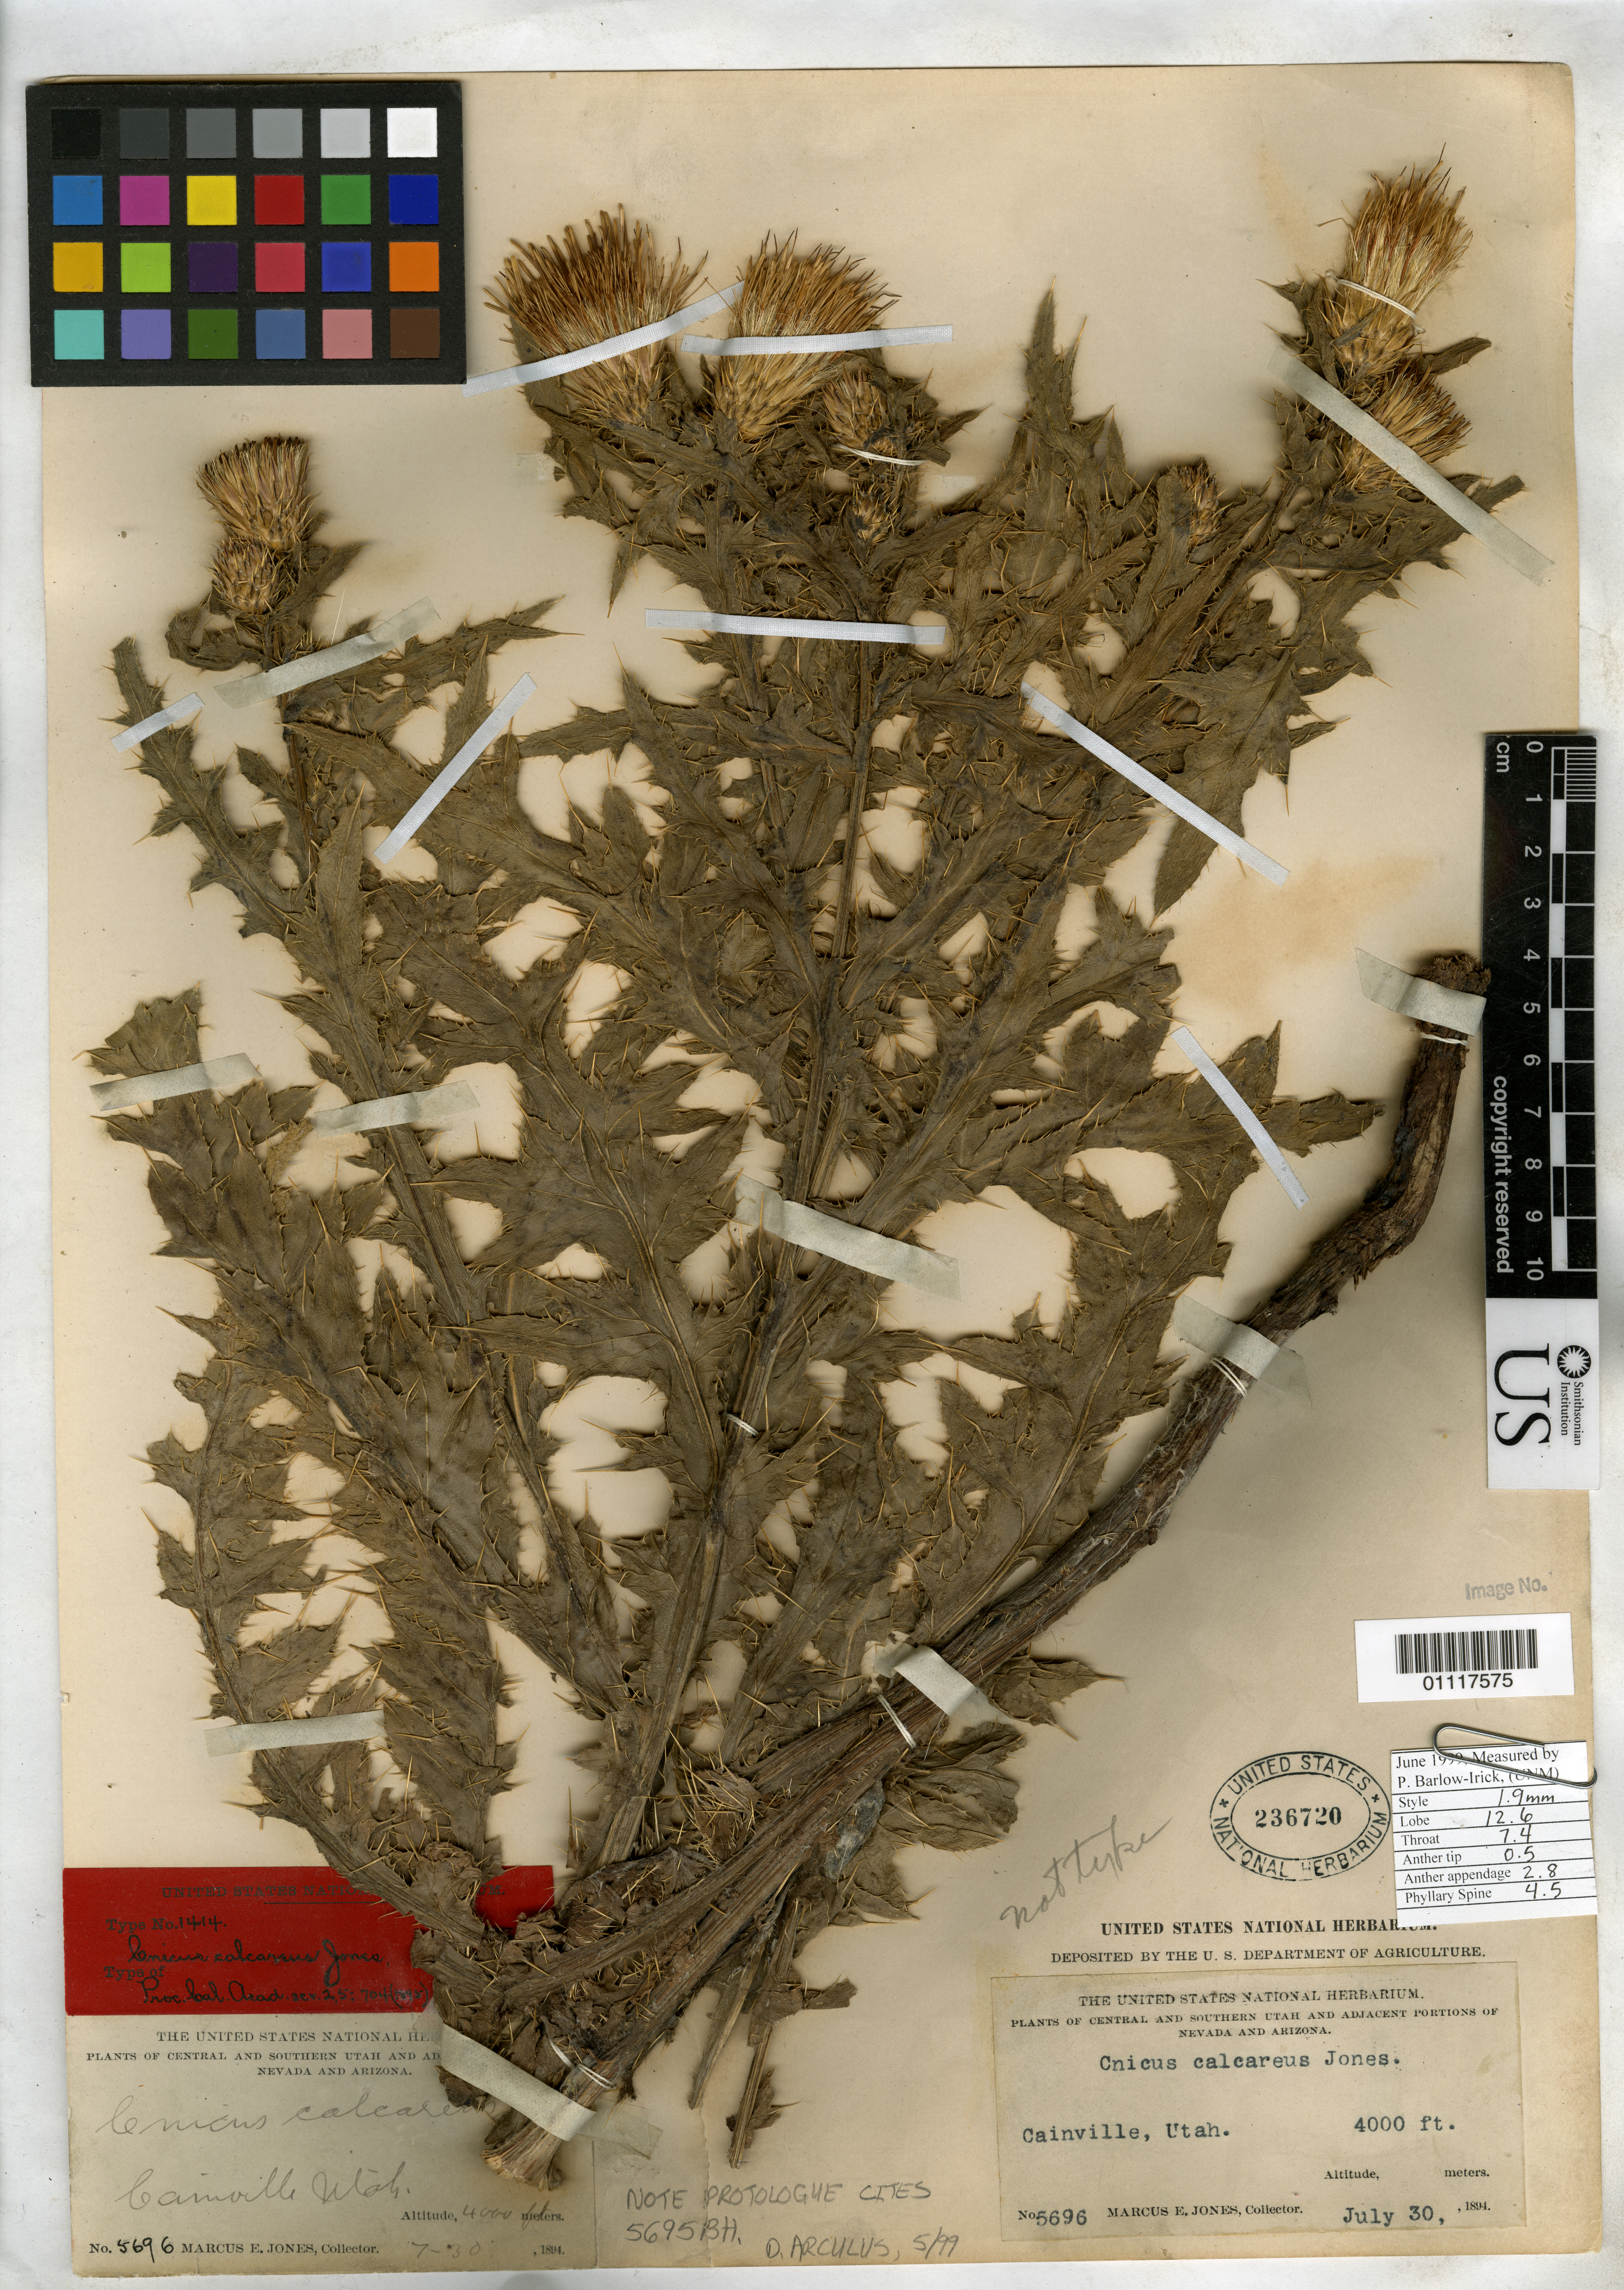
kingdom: Plantae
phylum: Tracheophyta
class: Magnoliopsida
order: Asterales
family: Asteraceae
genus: Cnicus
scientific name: Cnicus calcareus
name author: M.E. Jones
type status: Syntype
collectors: M. E. Jones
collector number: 5696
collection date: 1894-07-30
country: United States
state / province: Utah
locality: Cainville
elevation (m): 1219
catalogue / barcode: US 236720